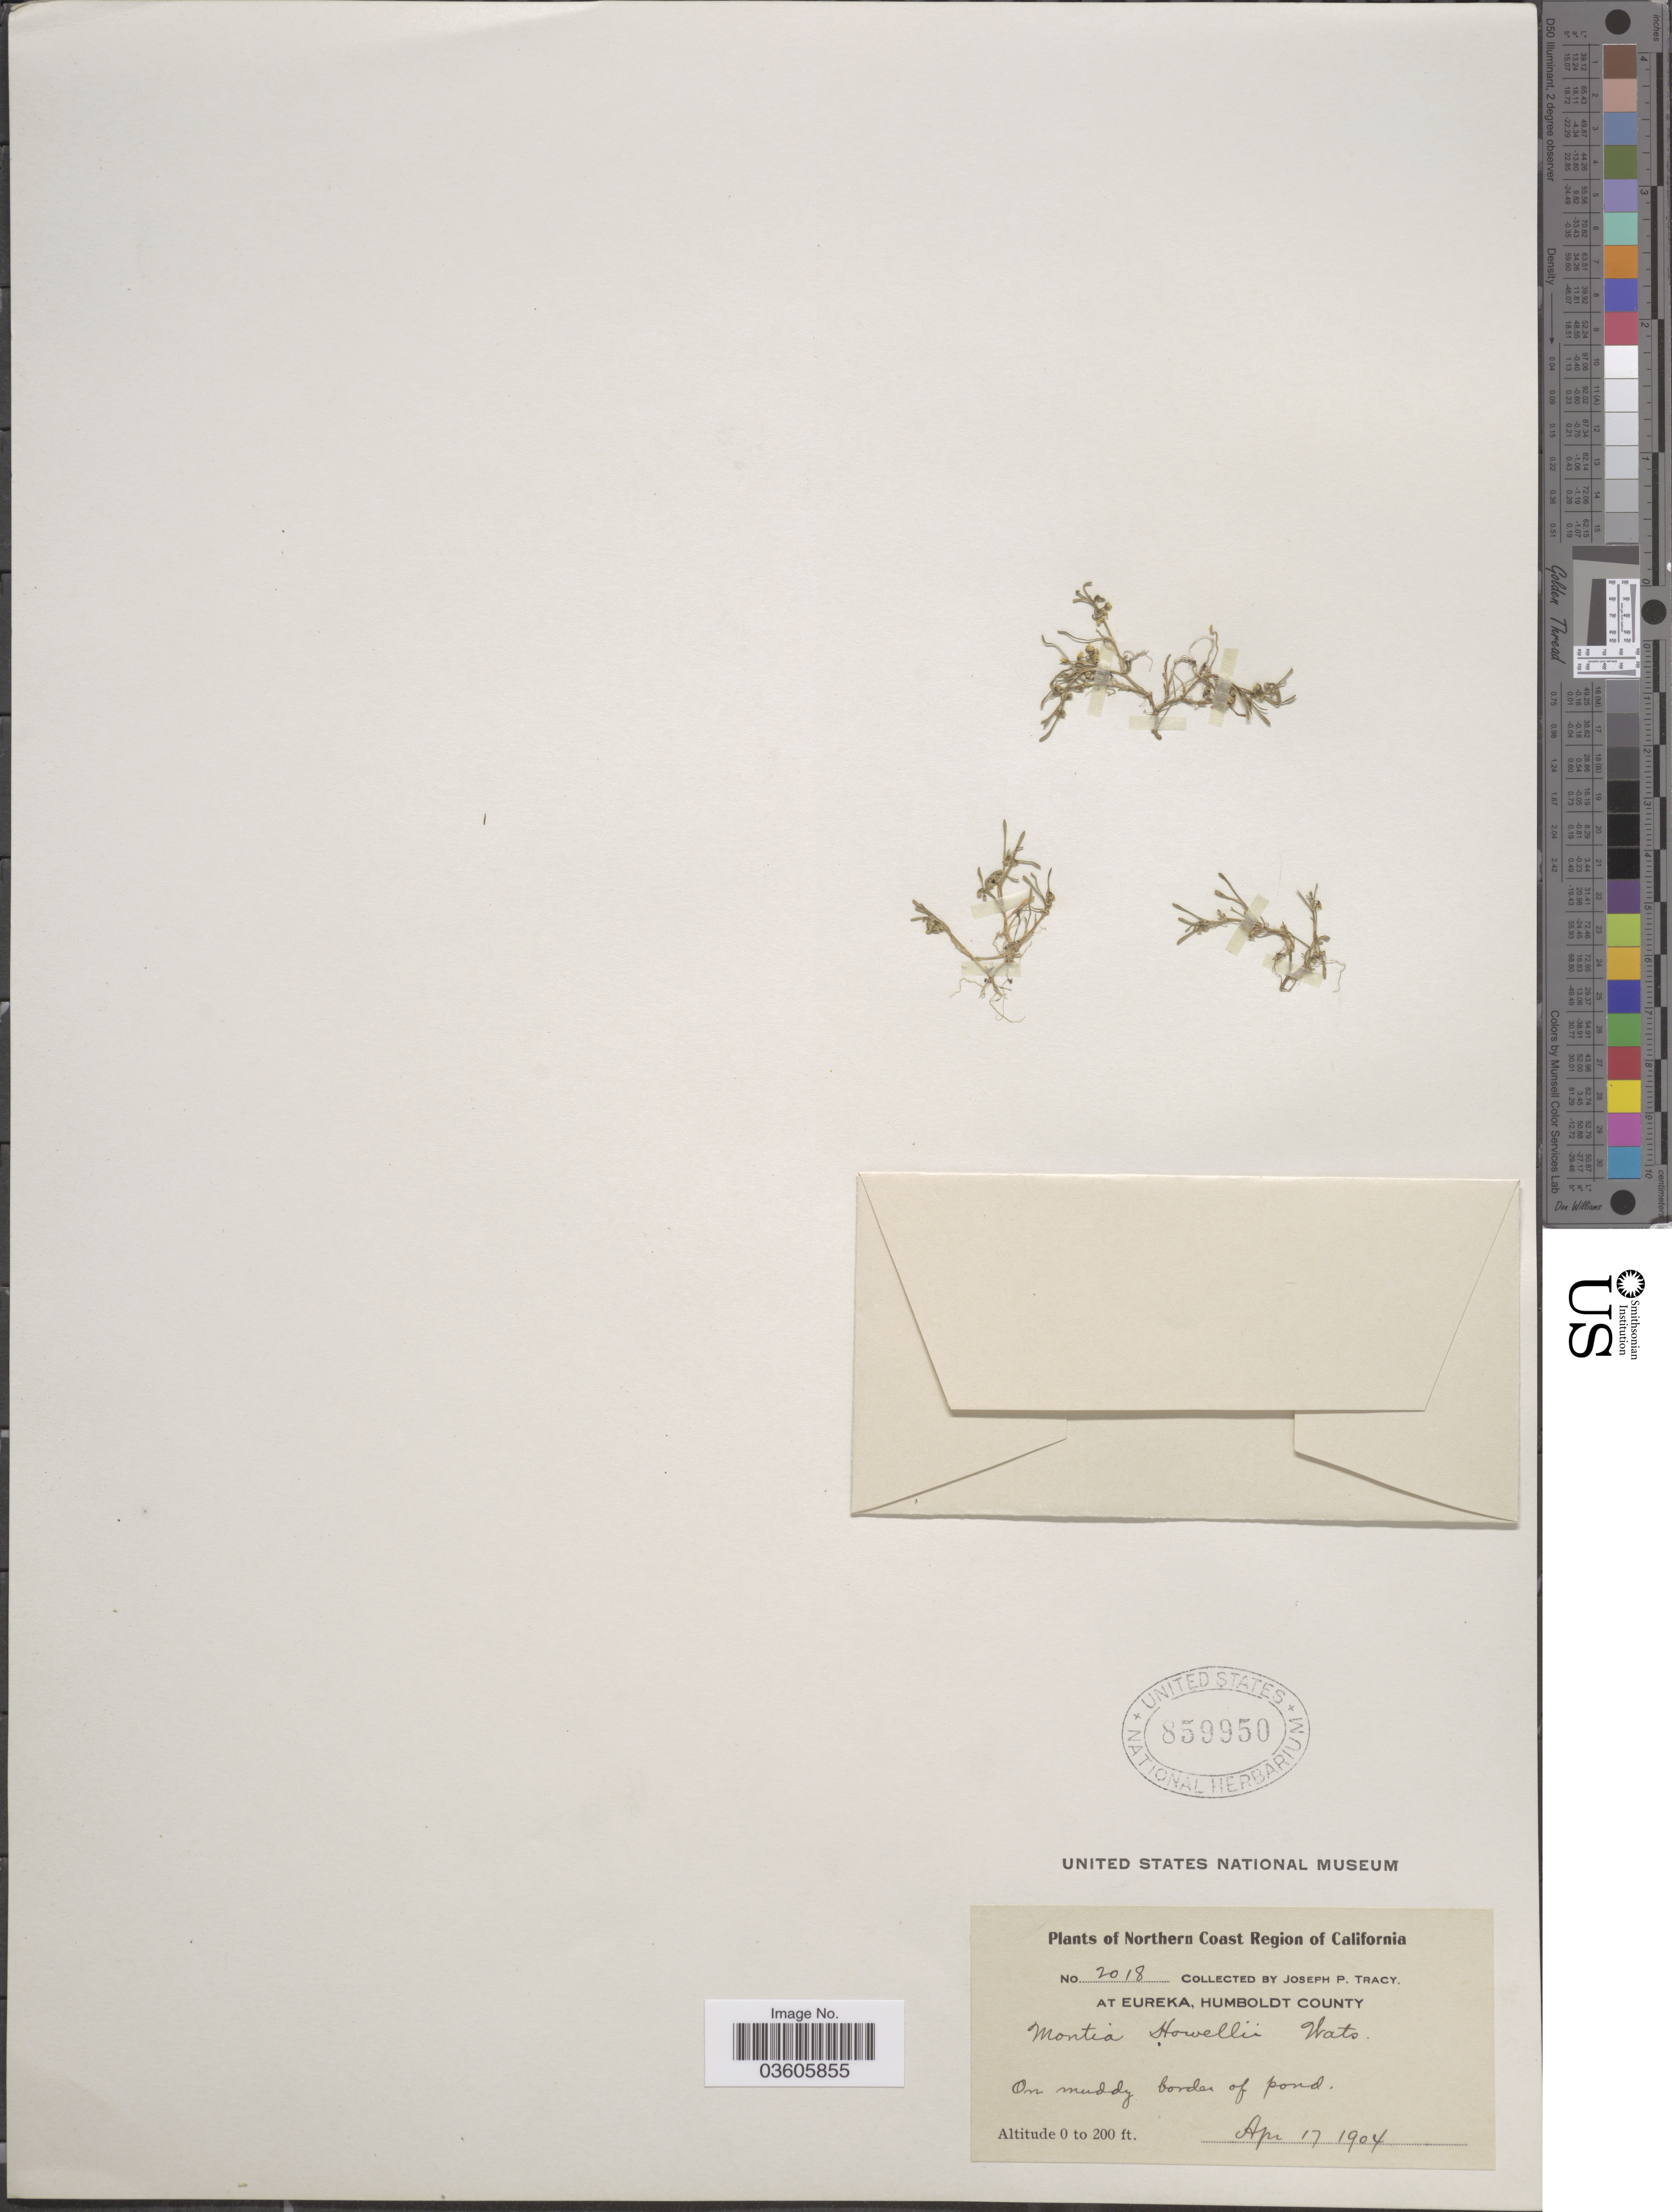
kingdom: Plantae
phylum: Tracheophyta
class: Magnoliopsida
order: Caryophyllales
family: Montiaceae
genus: Montia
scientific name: Montia howellii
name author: S. Watson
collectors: J. Tracy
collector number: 2018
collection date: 1904-04-17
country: United States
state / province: California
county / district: Humboldt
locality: Northern Coast Region of California. At Eureka, Humboldt County.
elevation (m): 0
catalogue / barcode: US 859950